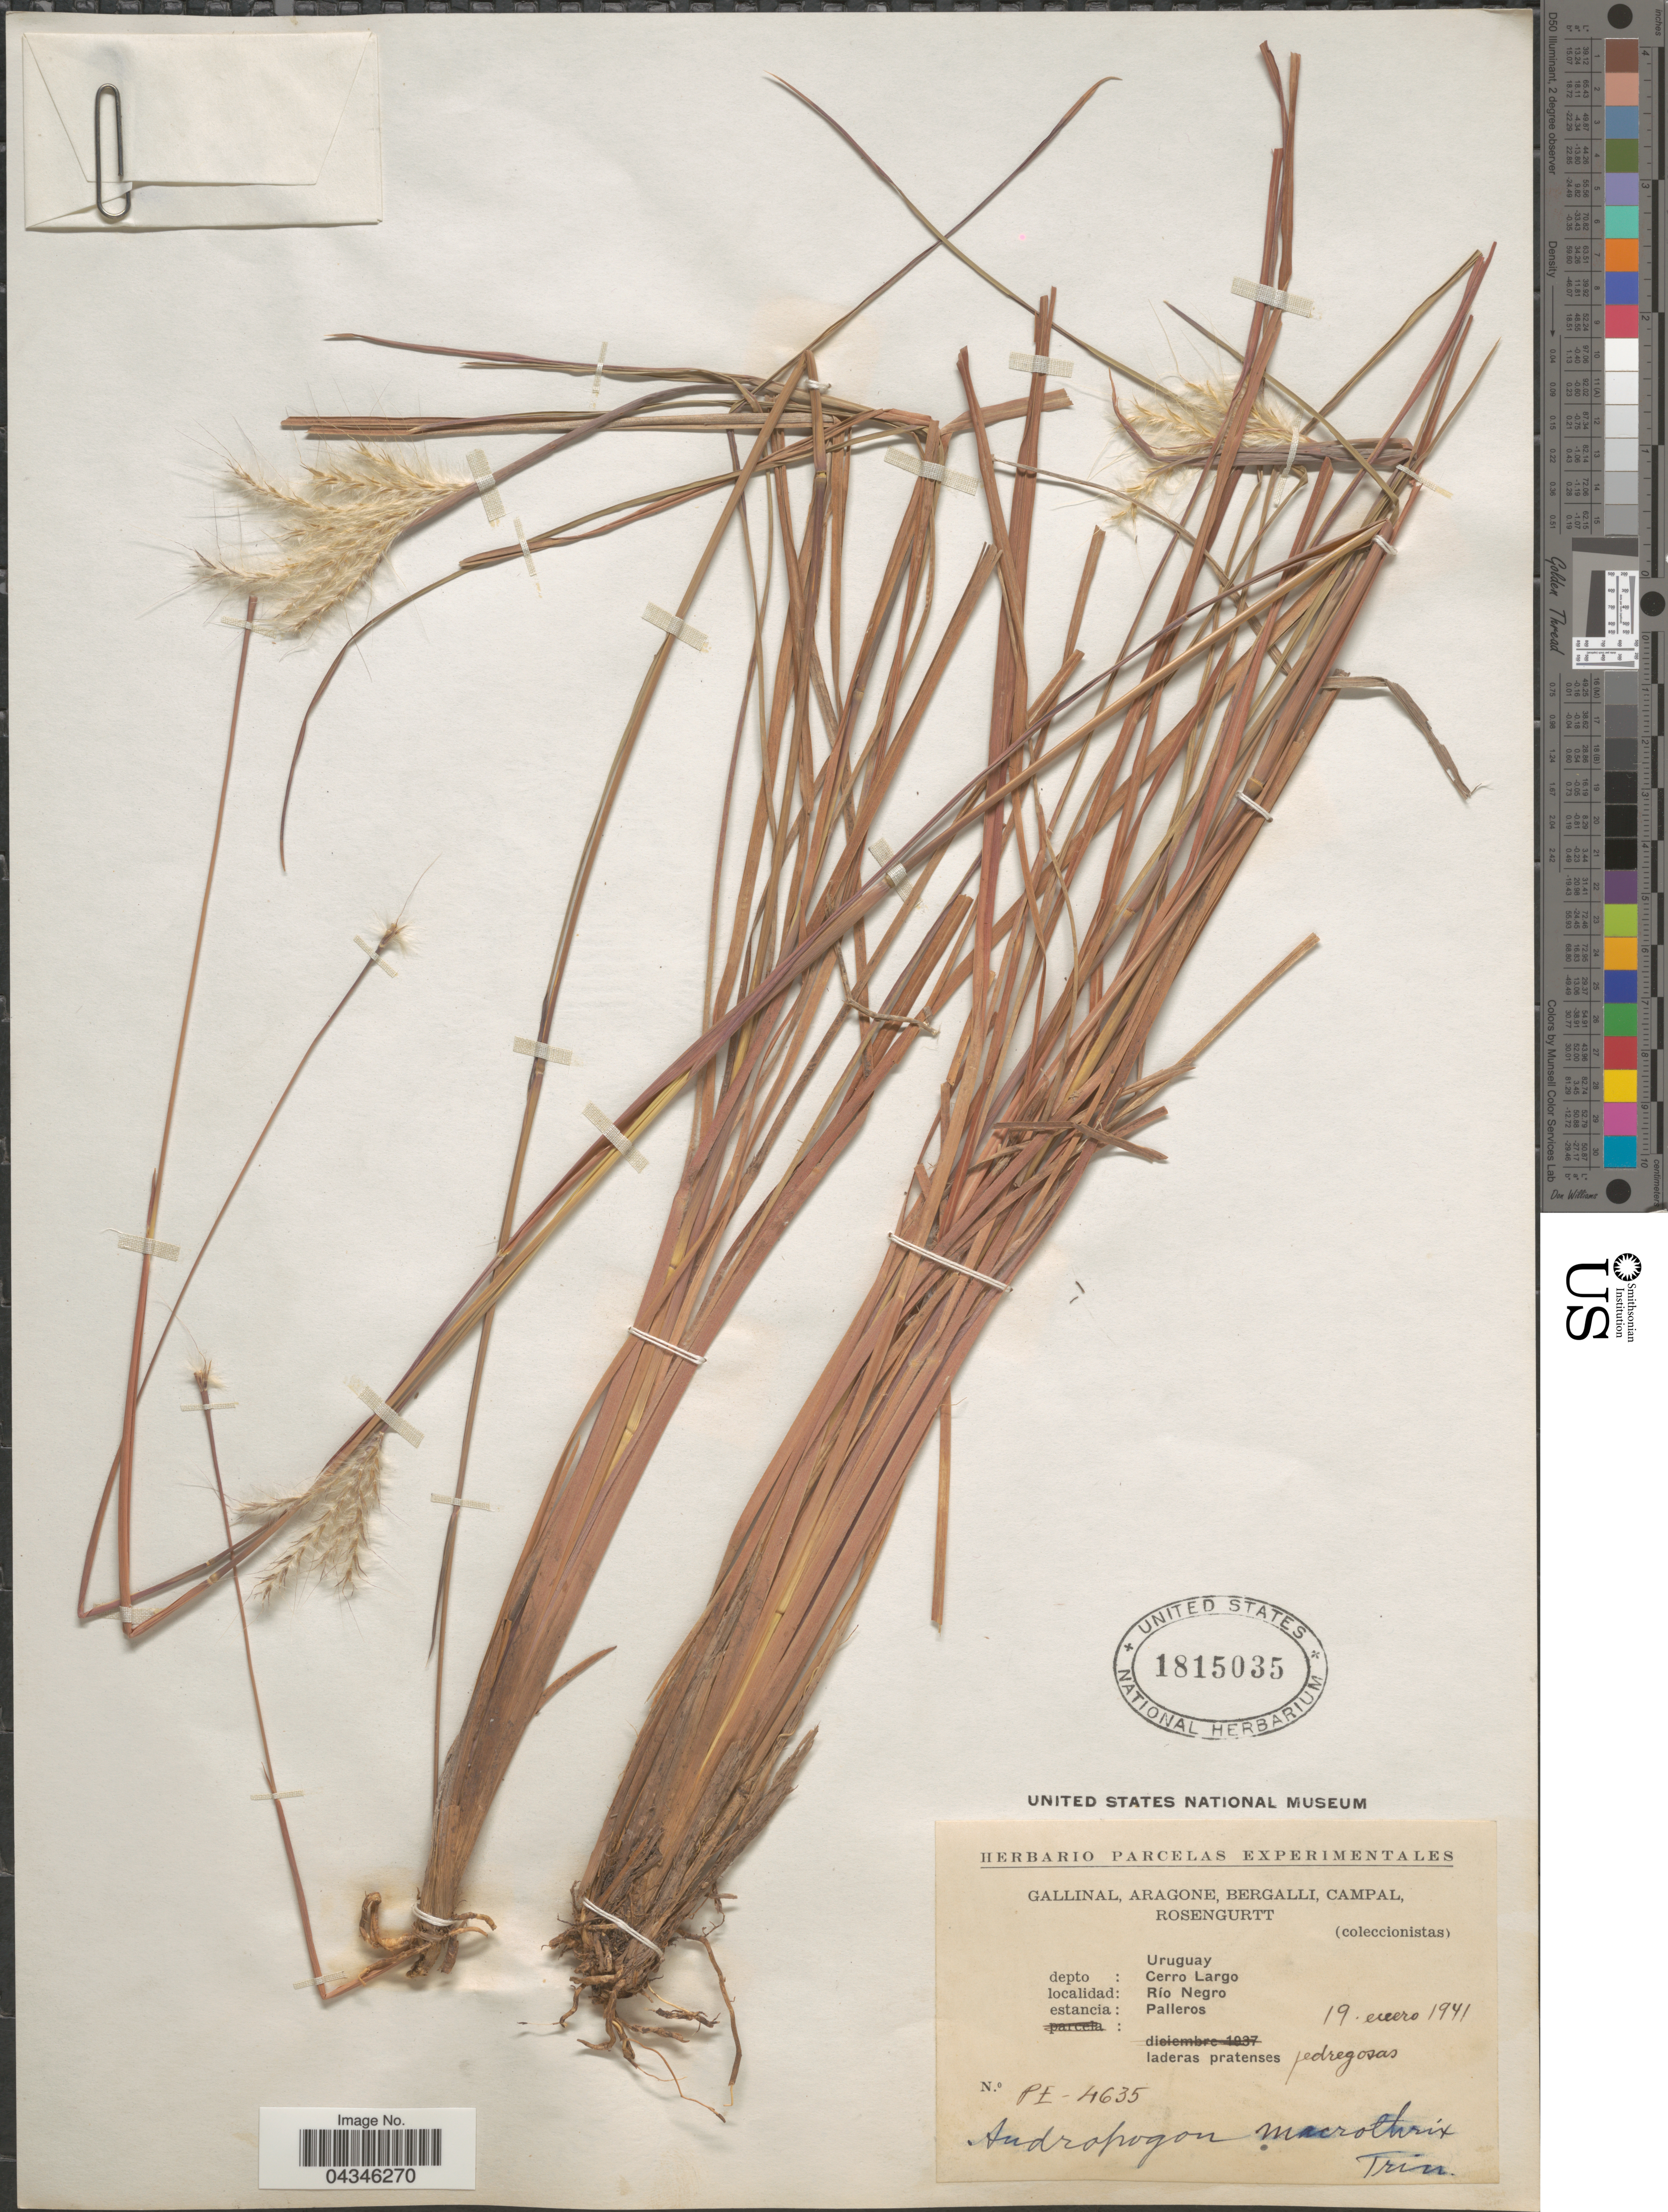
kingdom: Plantae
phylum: Tracheophyta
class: Liliopsida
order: Poales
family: Poaceae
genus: Andropogon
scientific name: Andropogon macrothrix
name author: Trin.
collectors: -. Gallinal, -- Aragone, -- Bergalli, -- Campal & Rosengurtt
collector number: PE-4635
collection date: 1941-01-19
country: Uruguay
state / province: Cerro Largo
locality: Depto: Cerro Largo. Río Negro. Estancia: Palleros.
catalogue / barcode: US 1815035